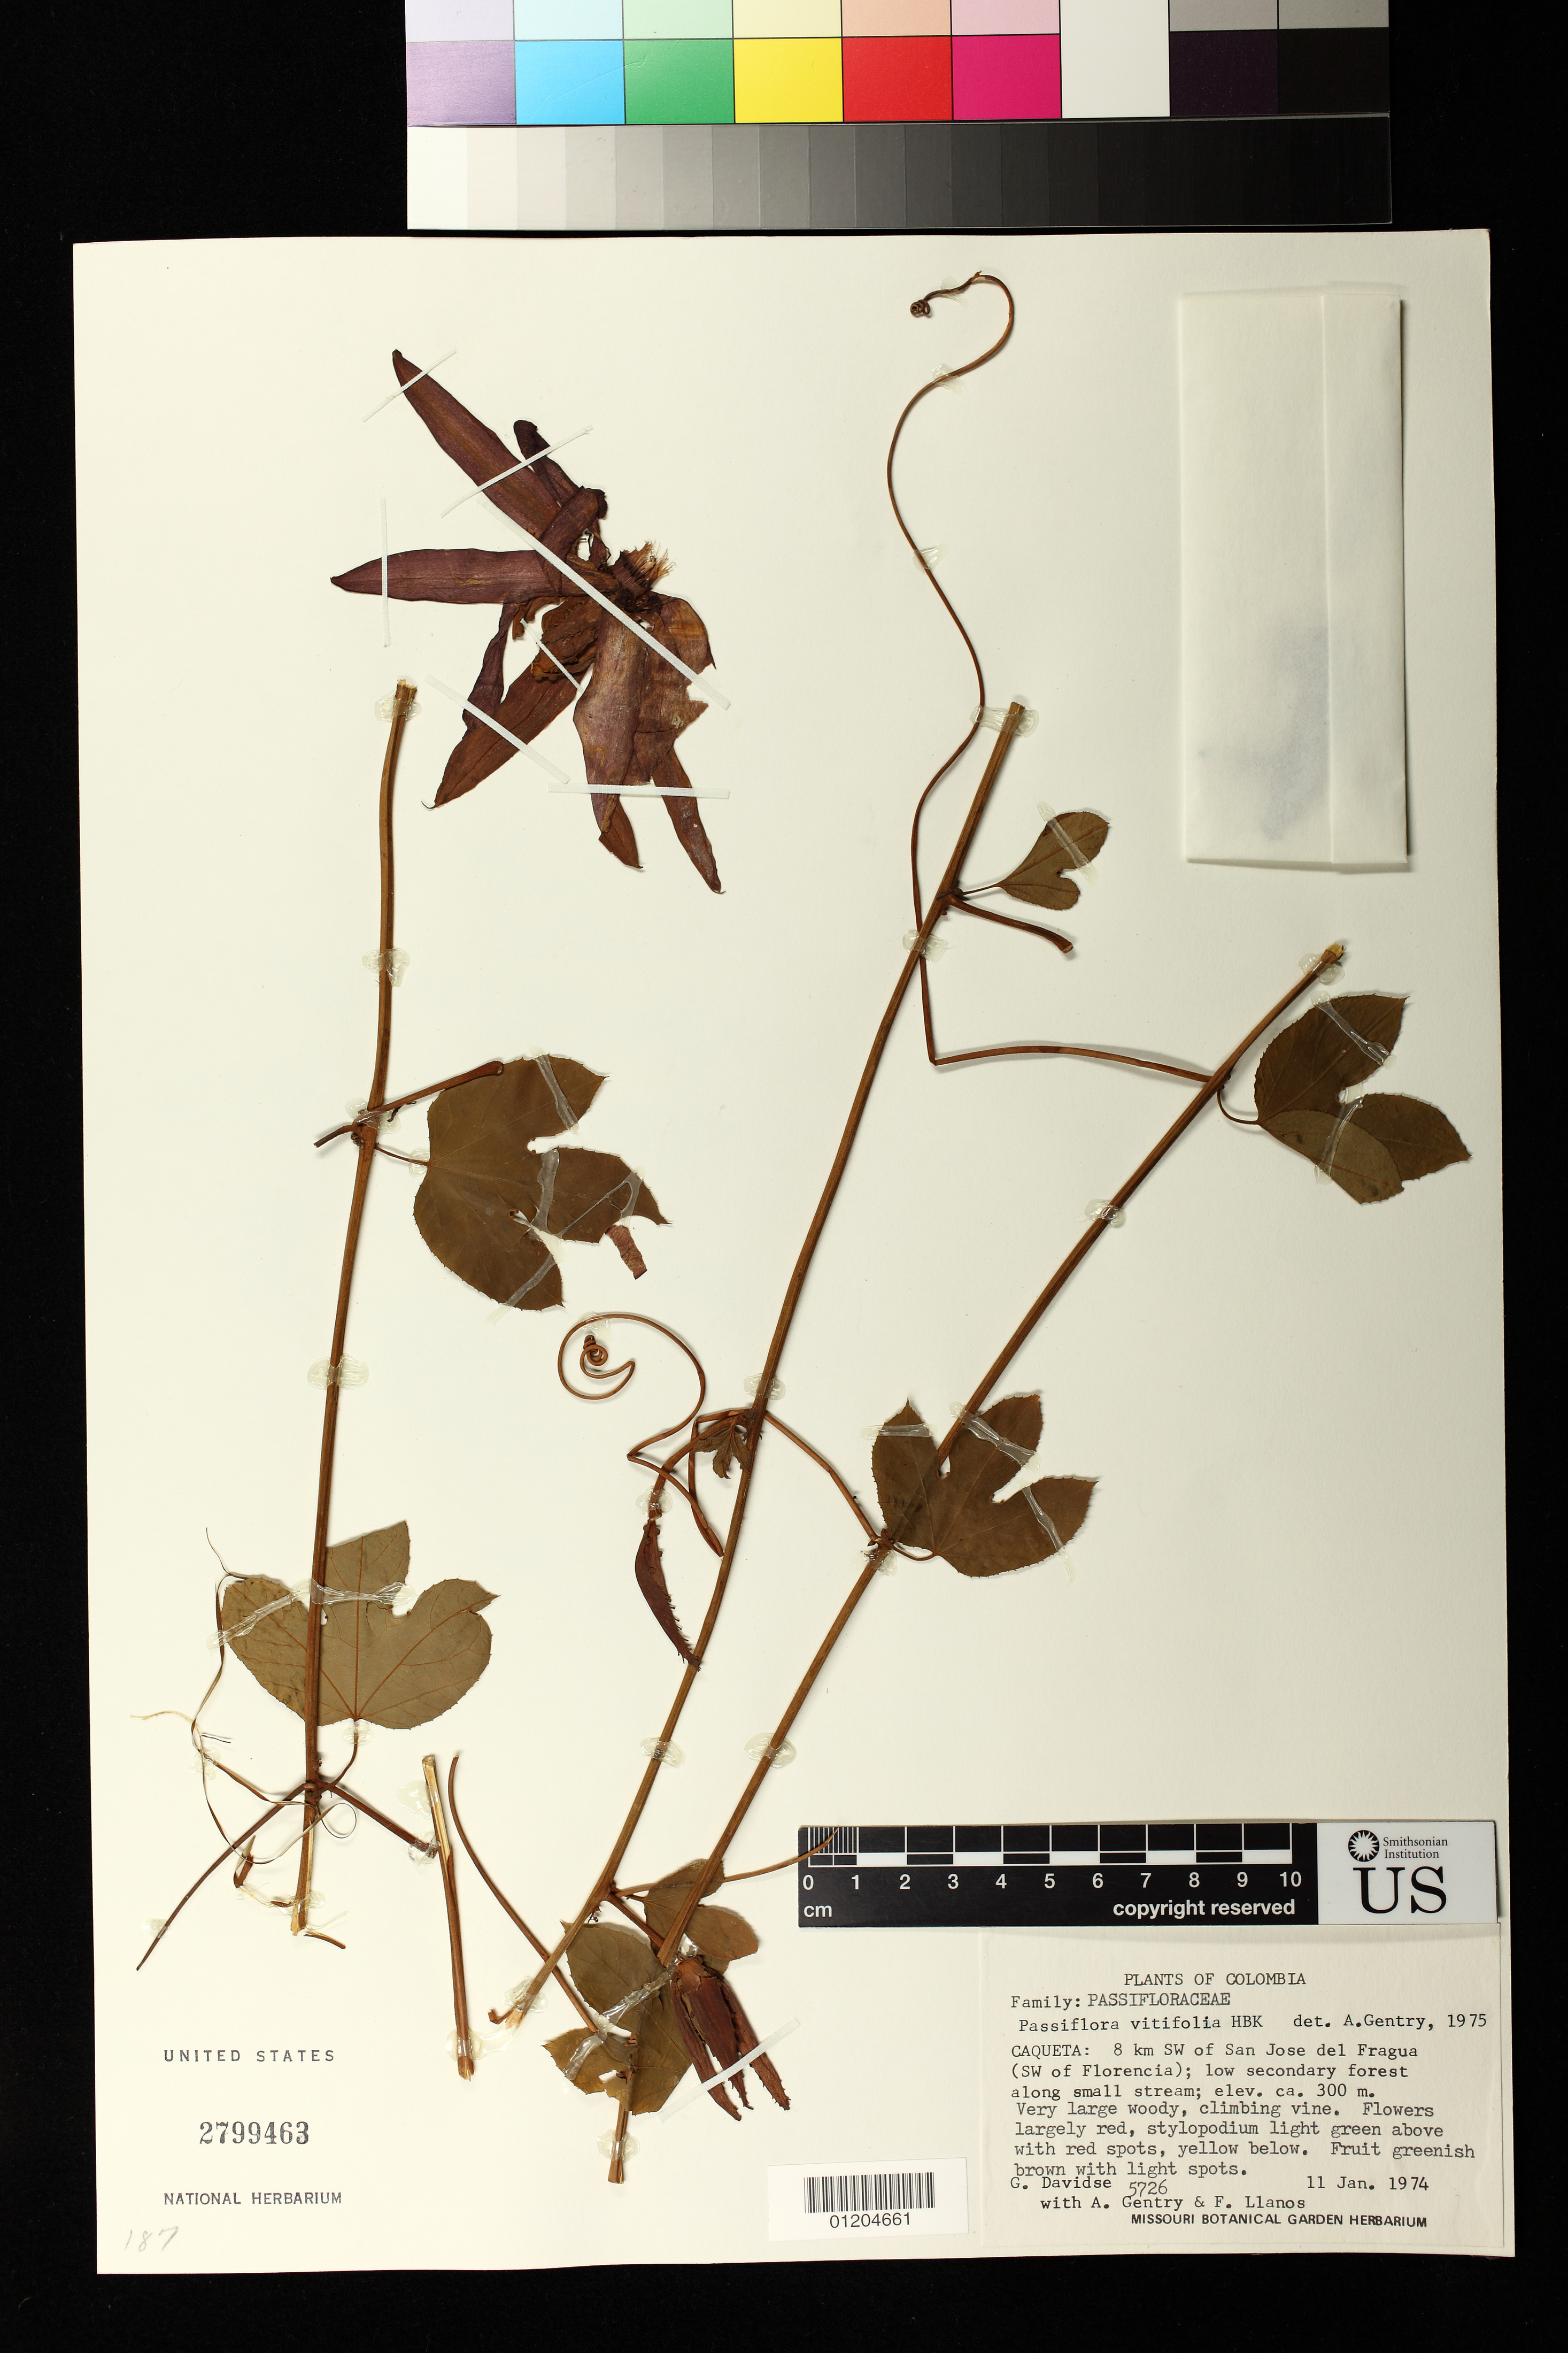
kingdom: Plantae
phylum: Tracheophyta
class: Magnoliopsida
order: Malpighiales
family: Passifloraceae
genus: Passiflora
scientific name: Passiflora vitifolia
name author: Kunth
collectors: G. Davidse, A. H. Gentry & F. Llanos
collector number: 5726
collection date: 1974-01-11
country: Colombia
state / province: Caqueta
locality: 8 km SW of San Jose del Fragua (SW of Florencia); low secondary forest along small stream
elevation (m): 300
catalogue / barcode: US 2799463